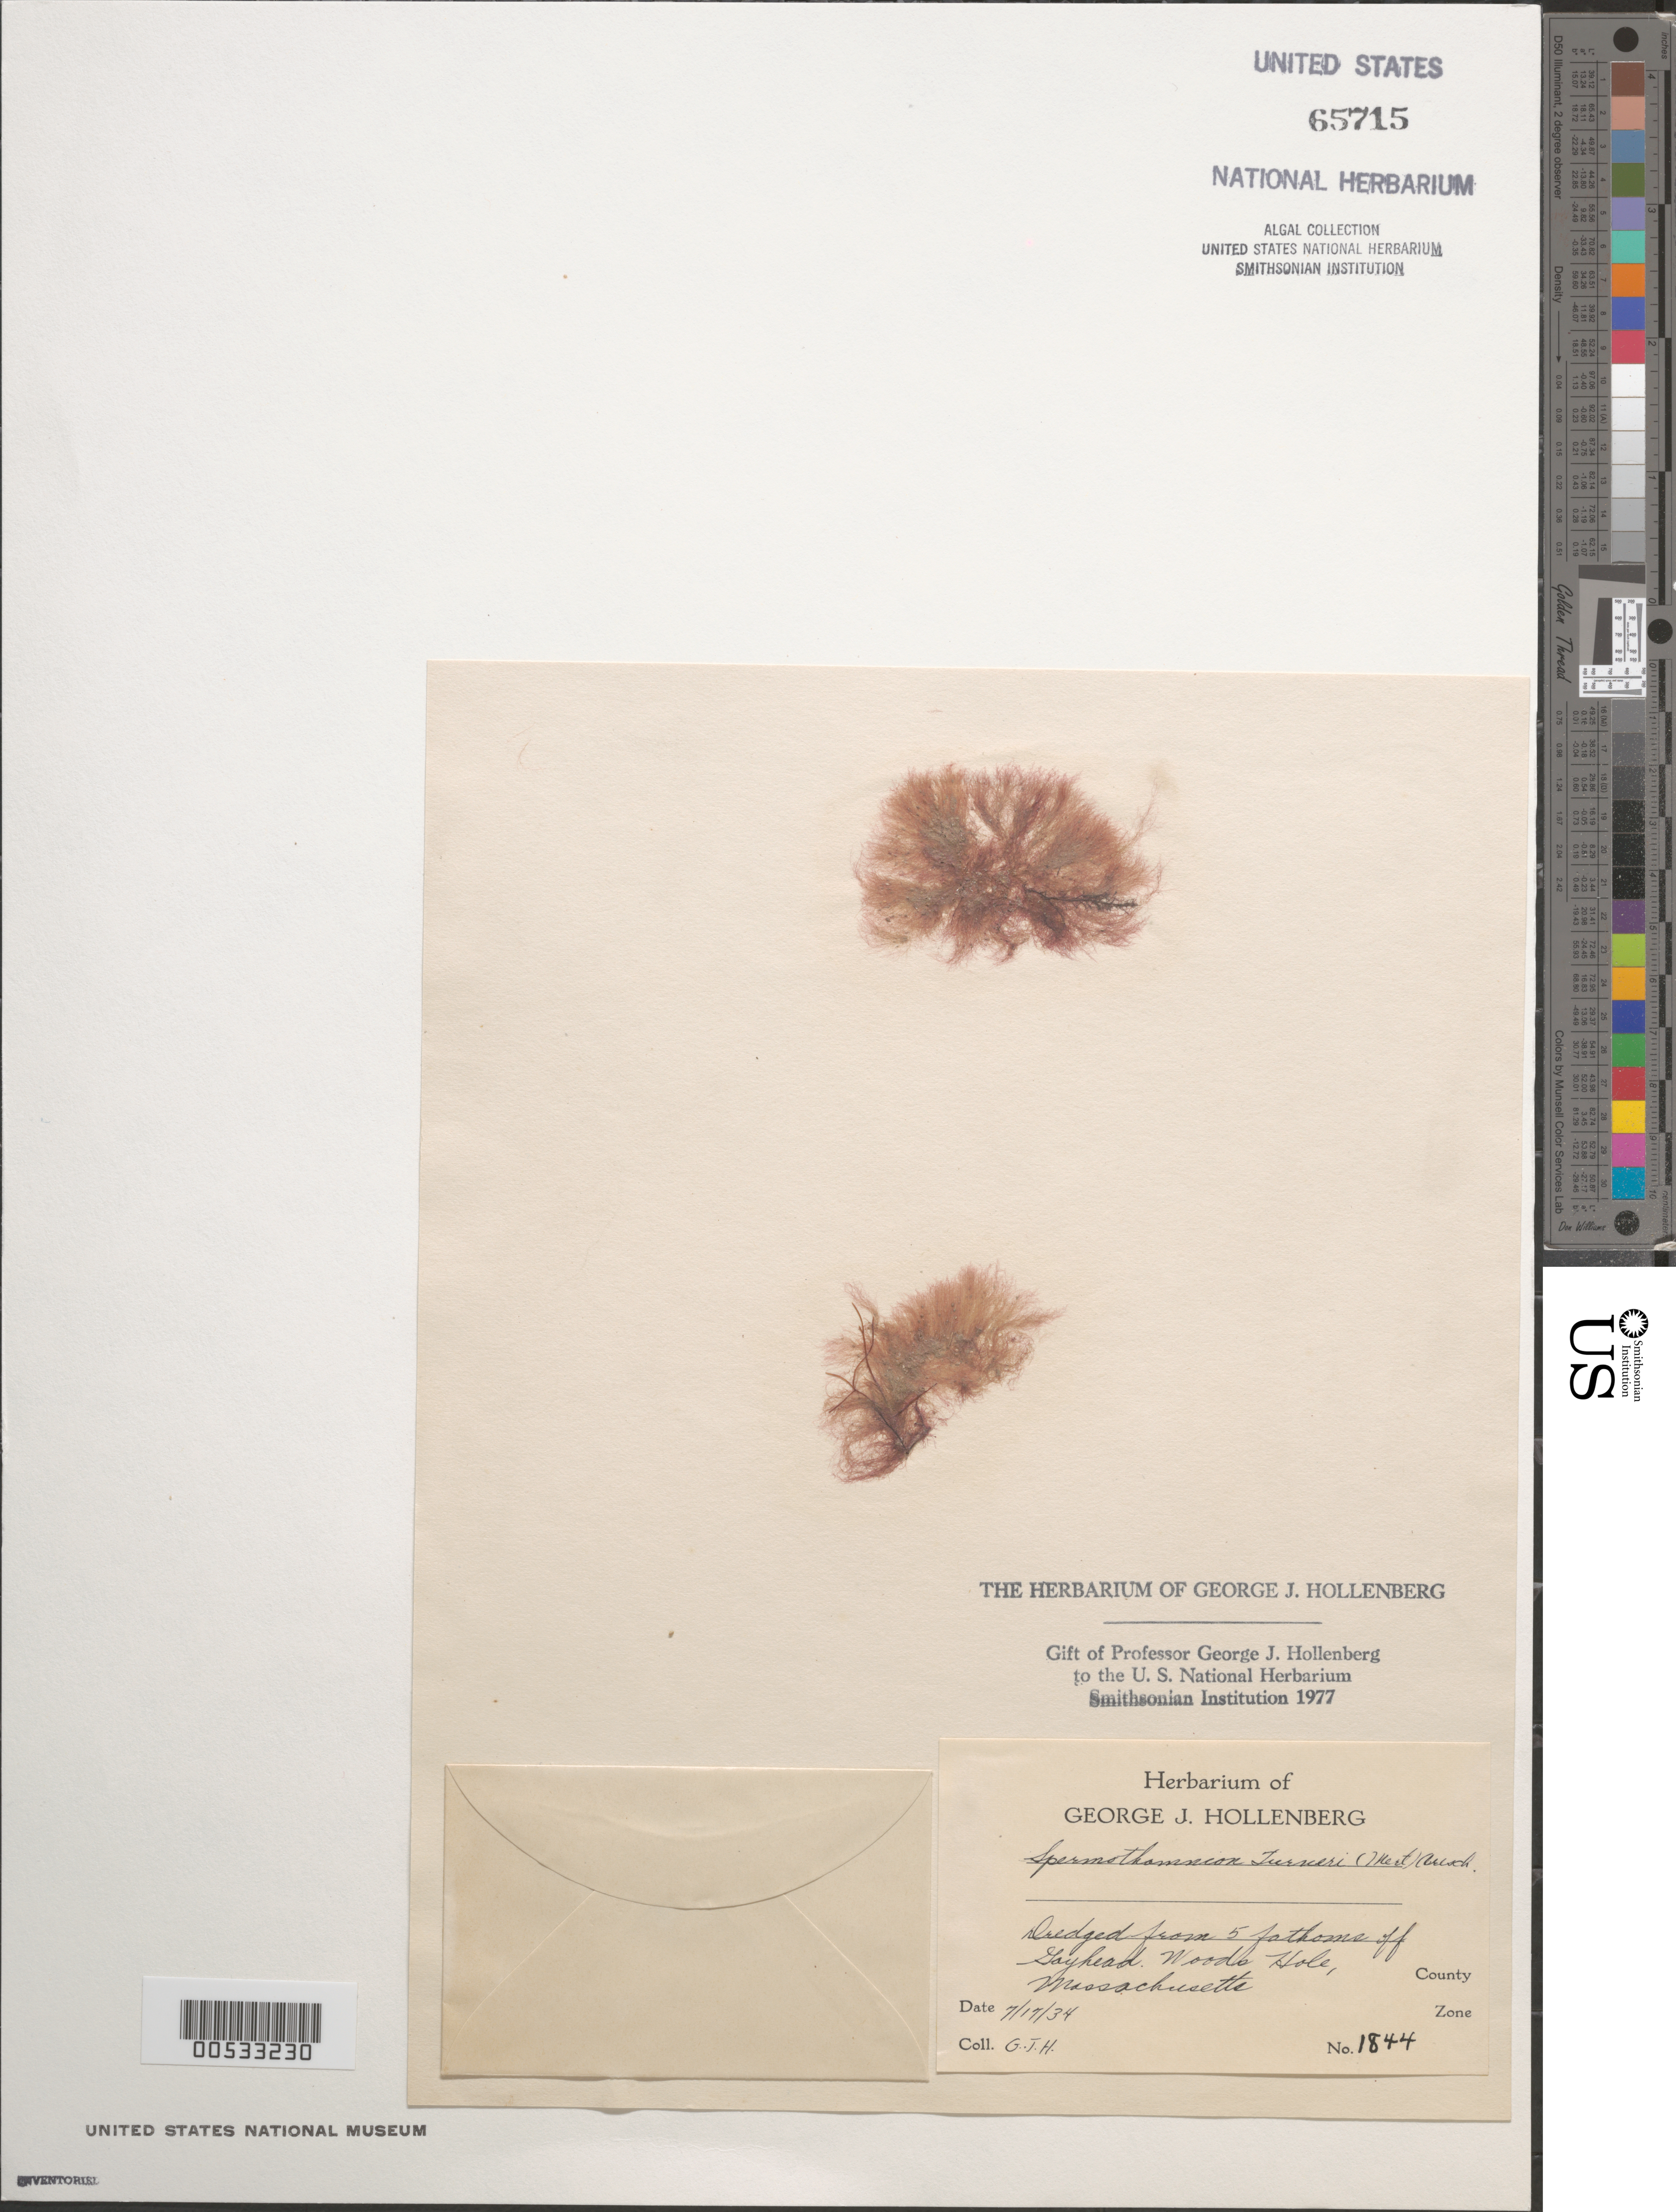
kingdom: Plantae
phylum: Rhodophyta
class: Florideophyceae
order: Ceramiales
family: Ceramiaceae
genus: Scagelothamnion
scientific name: Scagelothamnion turneri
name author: (Mert. ex Roth) A. Athanasiadis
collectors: G. Hollenberg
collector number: GJH 1844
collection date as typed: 17 Jul 1934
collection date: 1934-07-17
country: United States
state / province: Massachusetts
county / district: Dukes County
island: Martha's Vineyard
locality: Off Gay Head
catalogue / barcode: US 65715